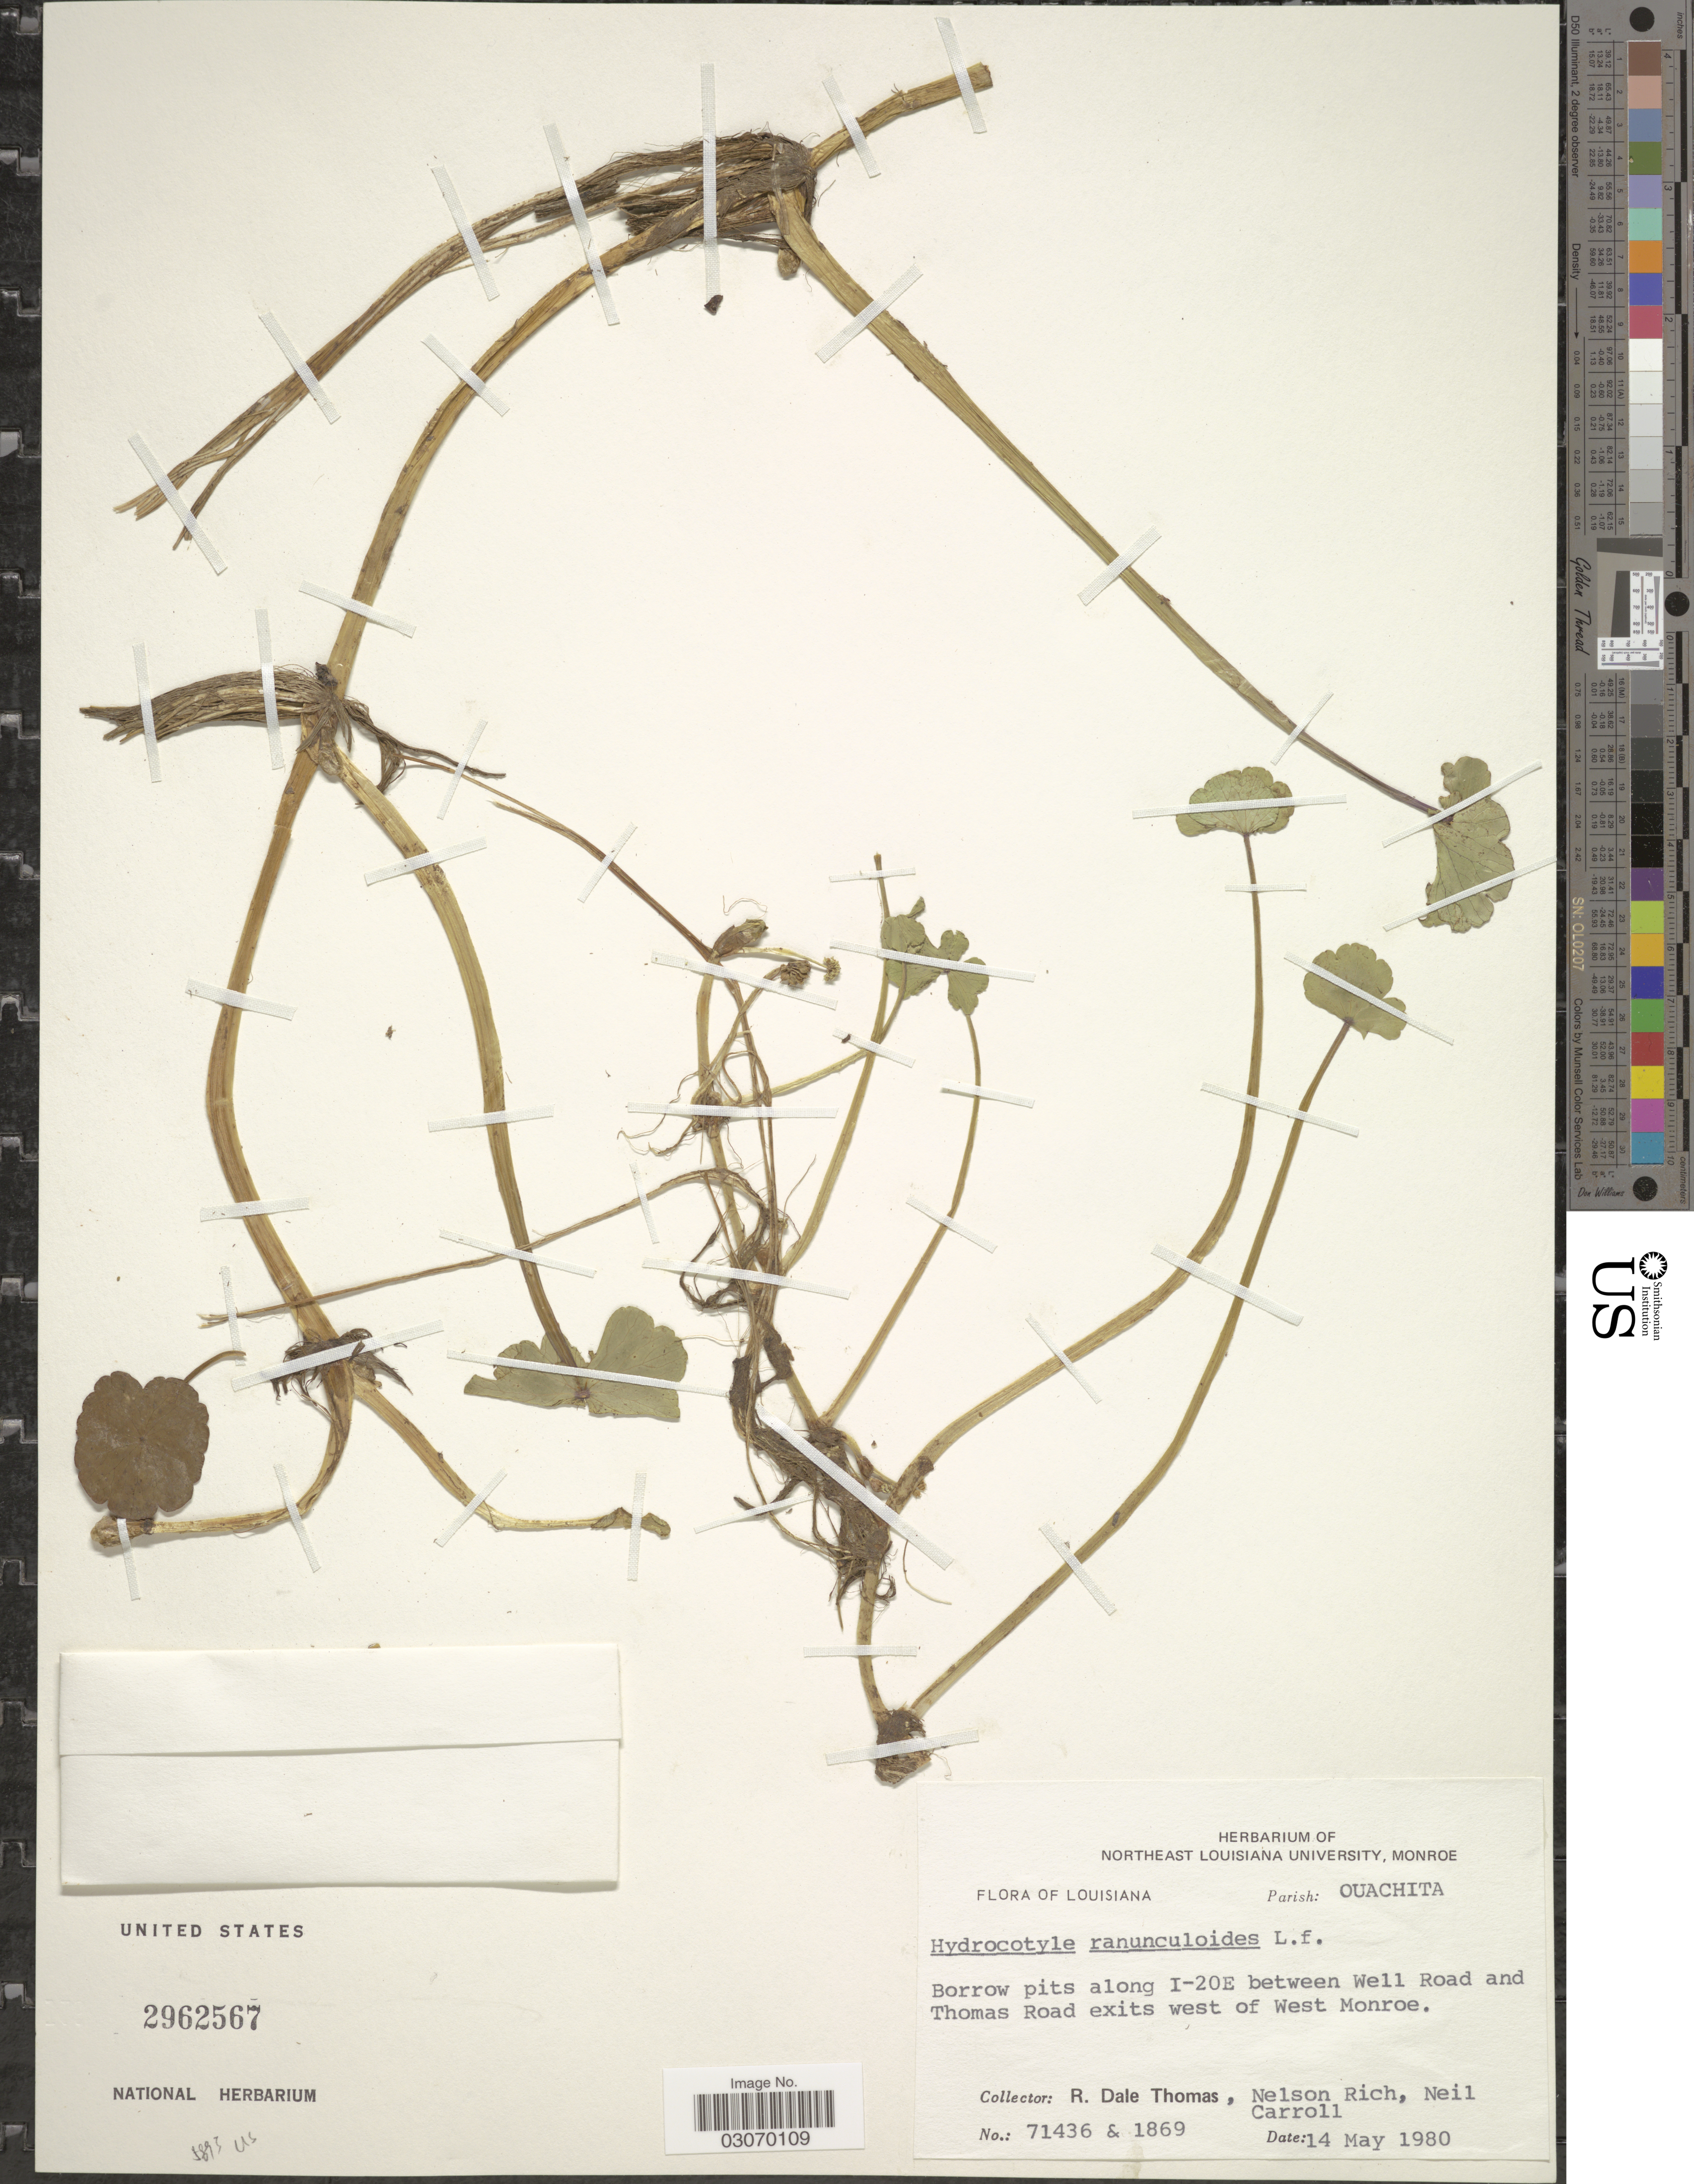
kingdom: Plantae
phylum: Tracheophyta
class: Magnoliopsida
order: Apiales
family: Araliaceae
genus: Hydrocotyle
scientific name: Hydrocotyle ranunculoides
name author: L. f.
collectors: R. Thomas, N. Rich & N. Carroll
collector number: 71436/1869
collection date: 1980-05-14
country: United States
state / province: Louisiana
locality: Parish: Ouachita. Borrow pits along I-20E between Well Road and Thomas Road exits west of West Monroe.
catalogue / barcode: US 2962567